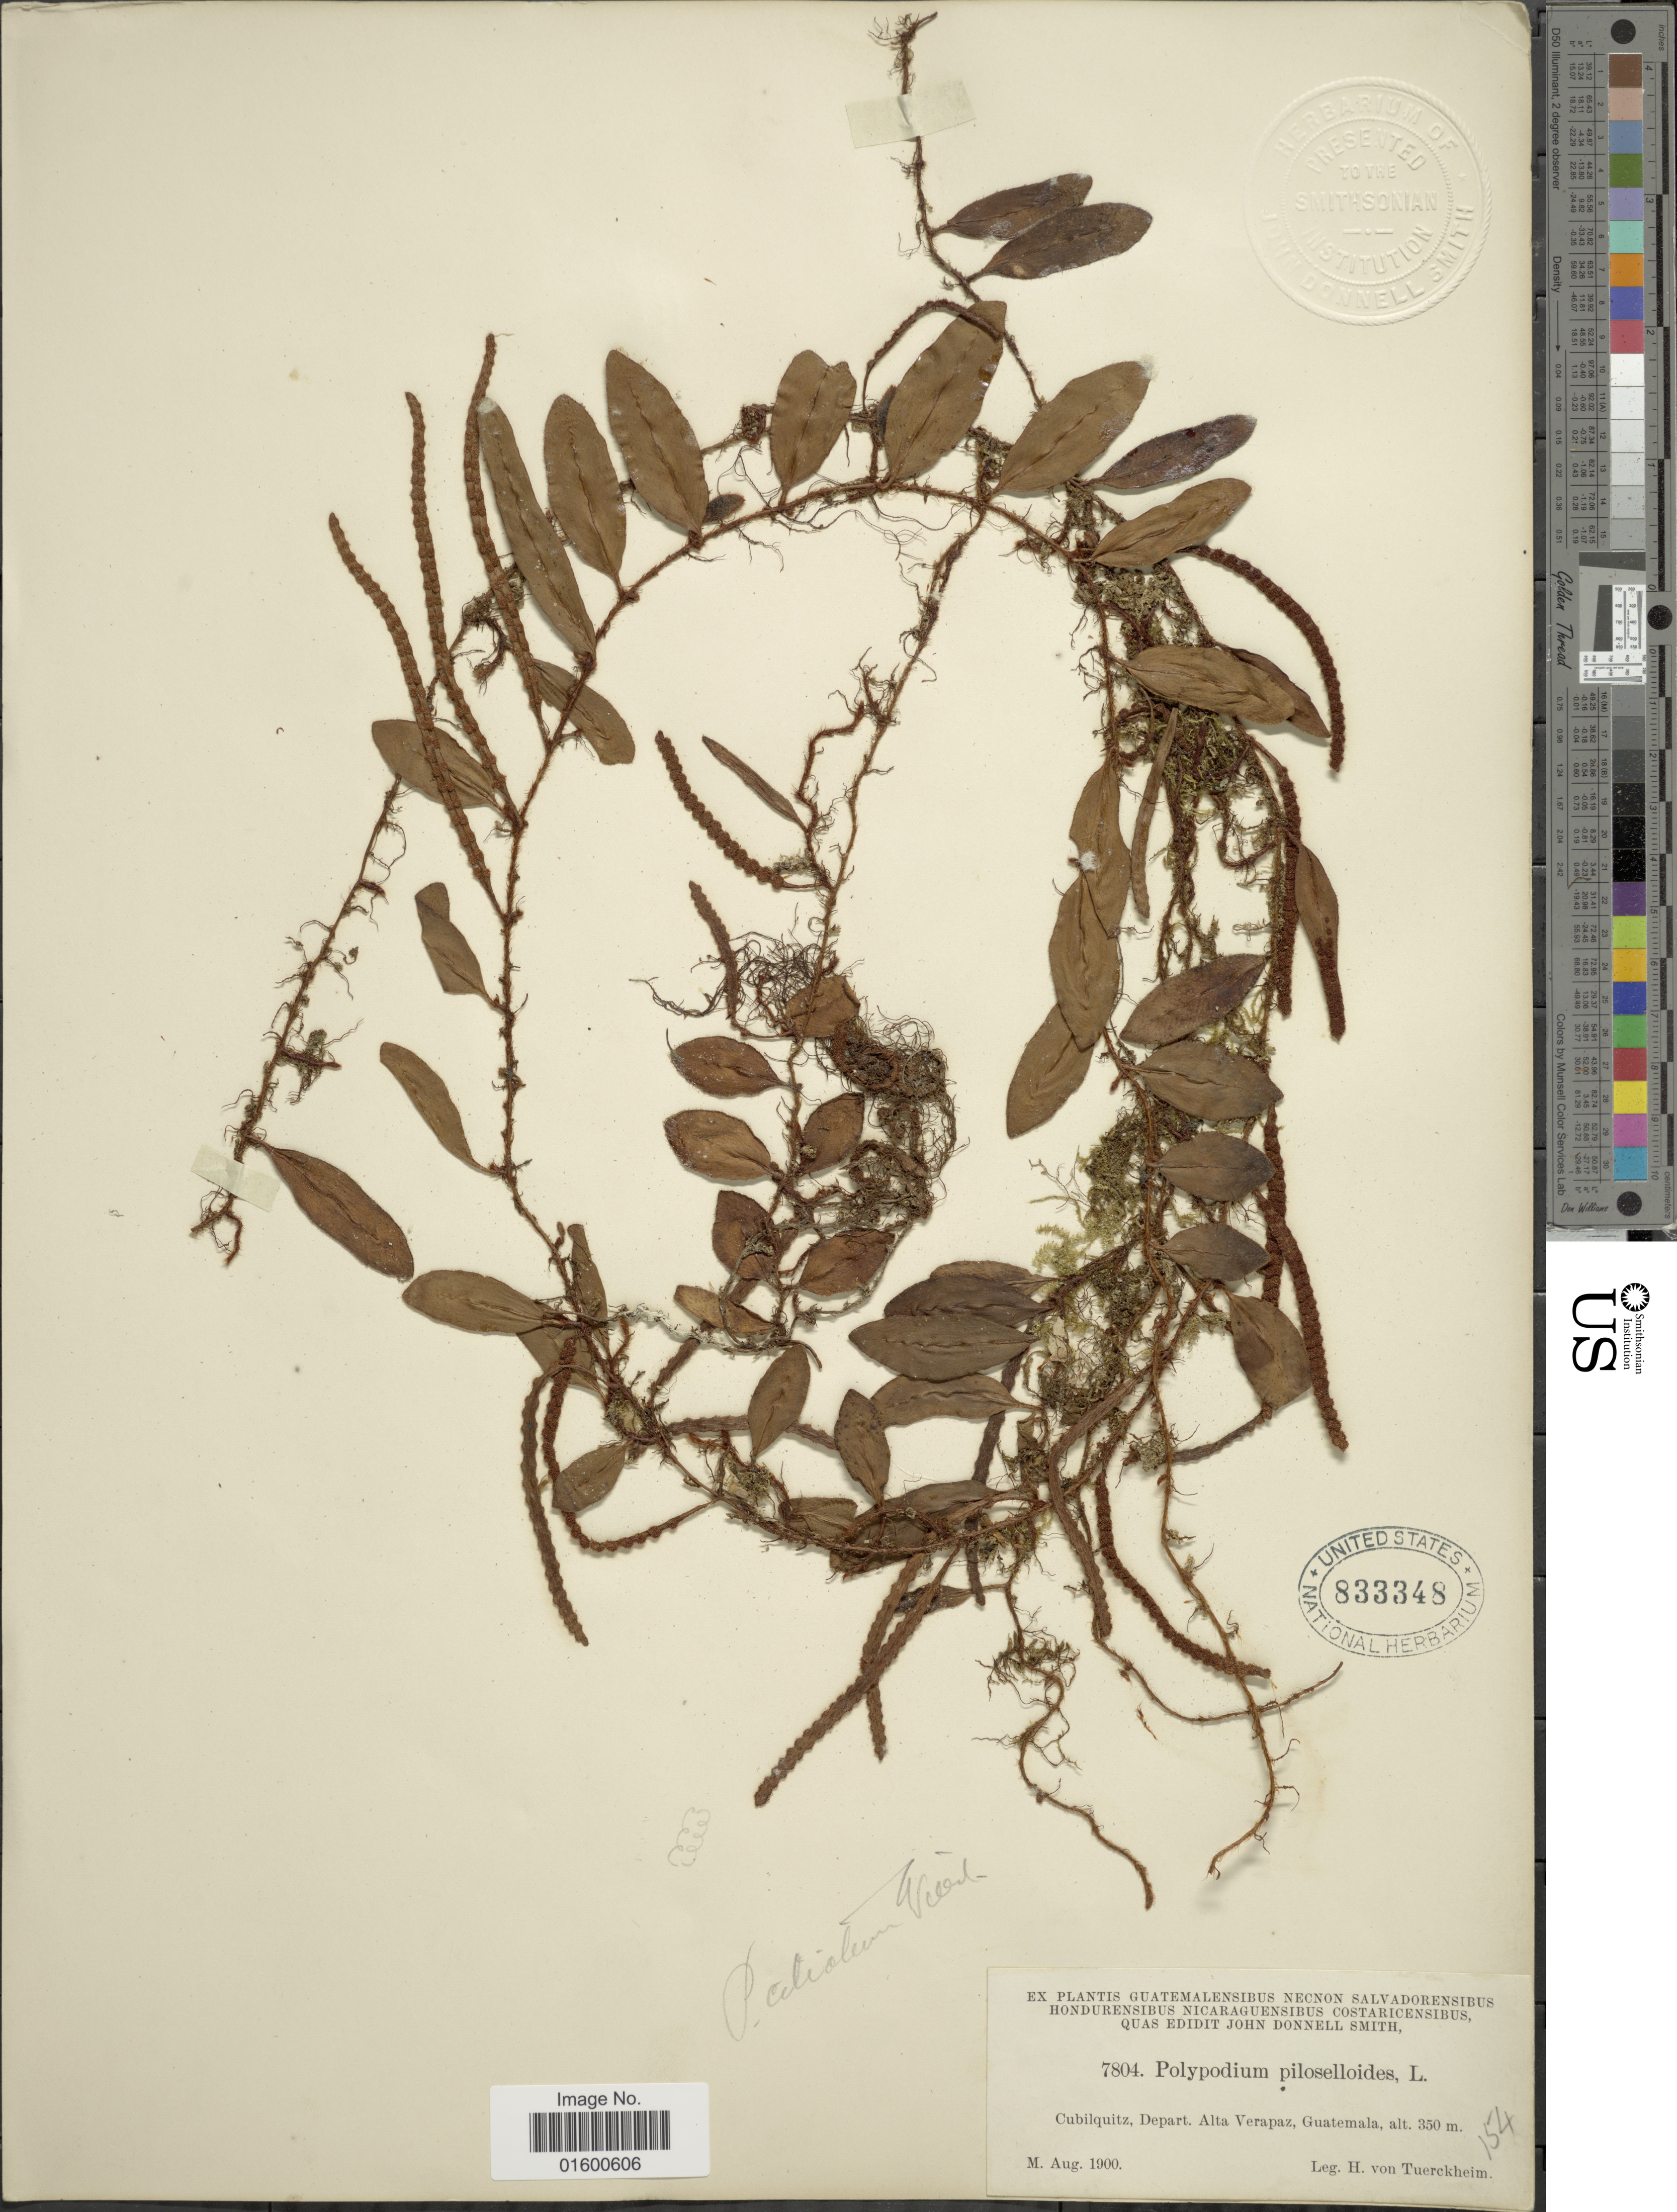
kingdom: Plantae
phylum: Tracheophyta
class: Polypodiopsida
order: Polypodiales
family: Polypodiaceae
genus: Microgramma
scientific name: Microgramma reptans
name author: (Cav.) A.R. Sm.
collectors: H. von Türckheim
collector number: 7804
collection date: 1900-08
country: Guatemala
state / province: Alta Verapaz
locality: Cubilquitz, Depart. Alta Verapaz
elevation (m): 350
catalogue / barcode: US 833348